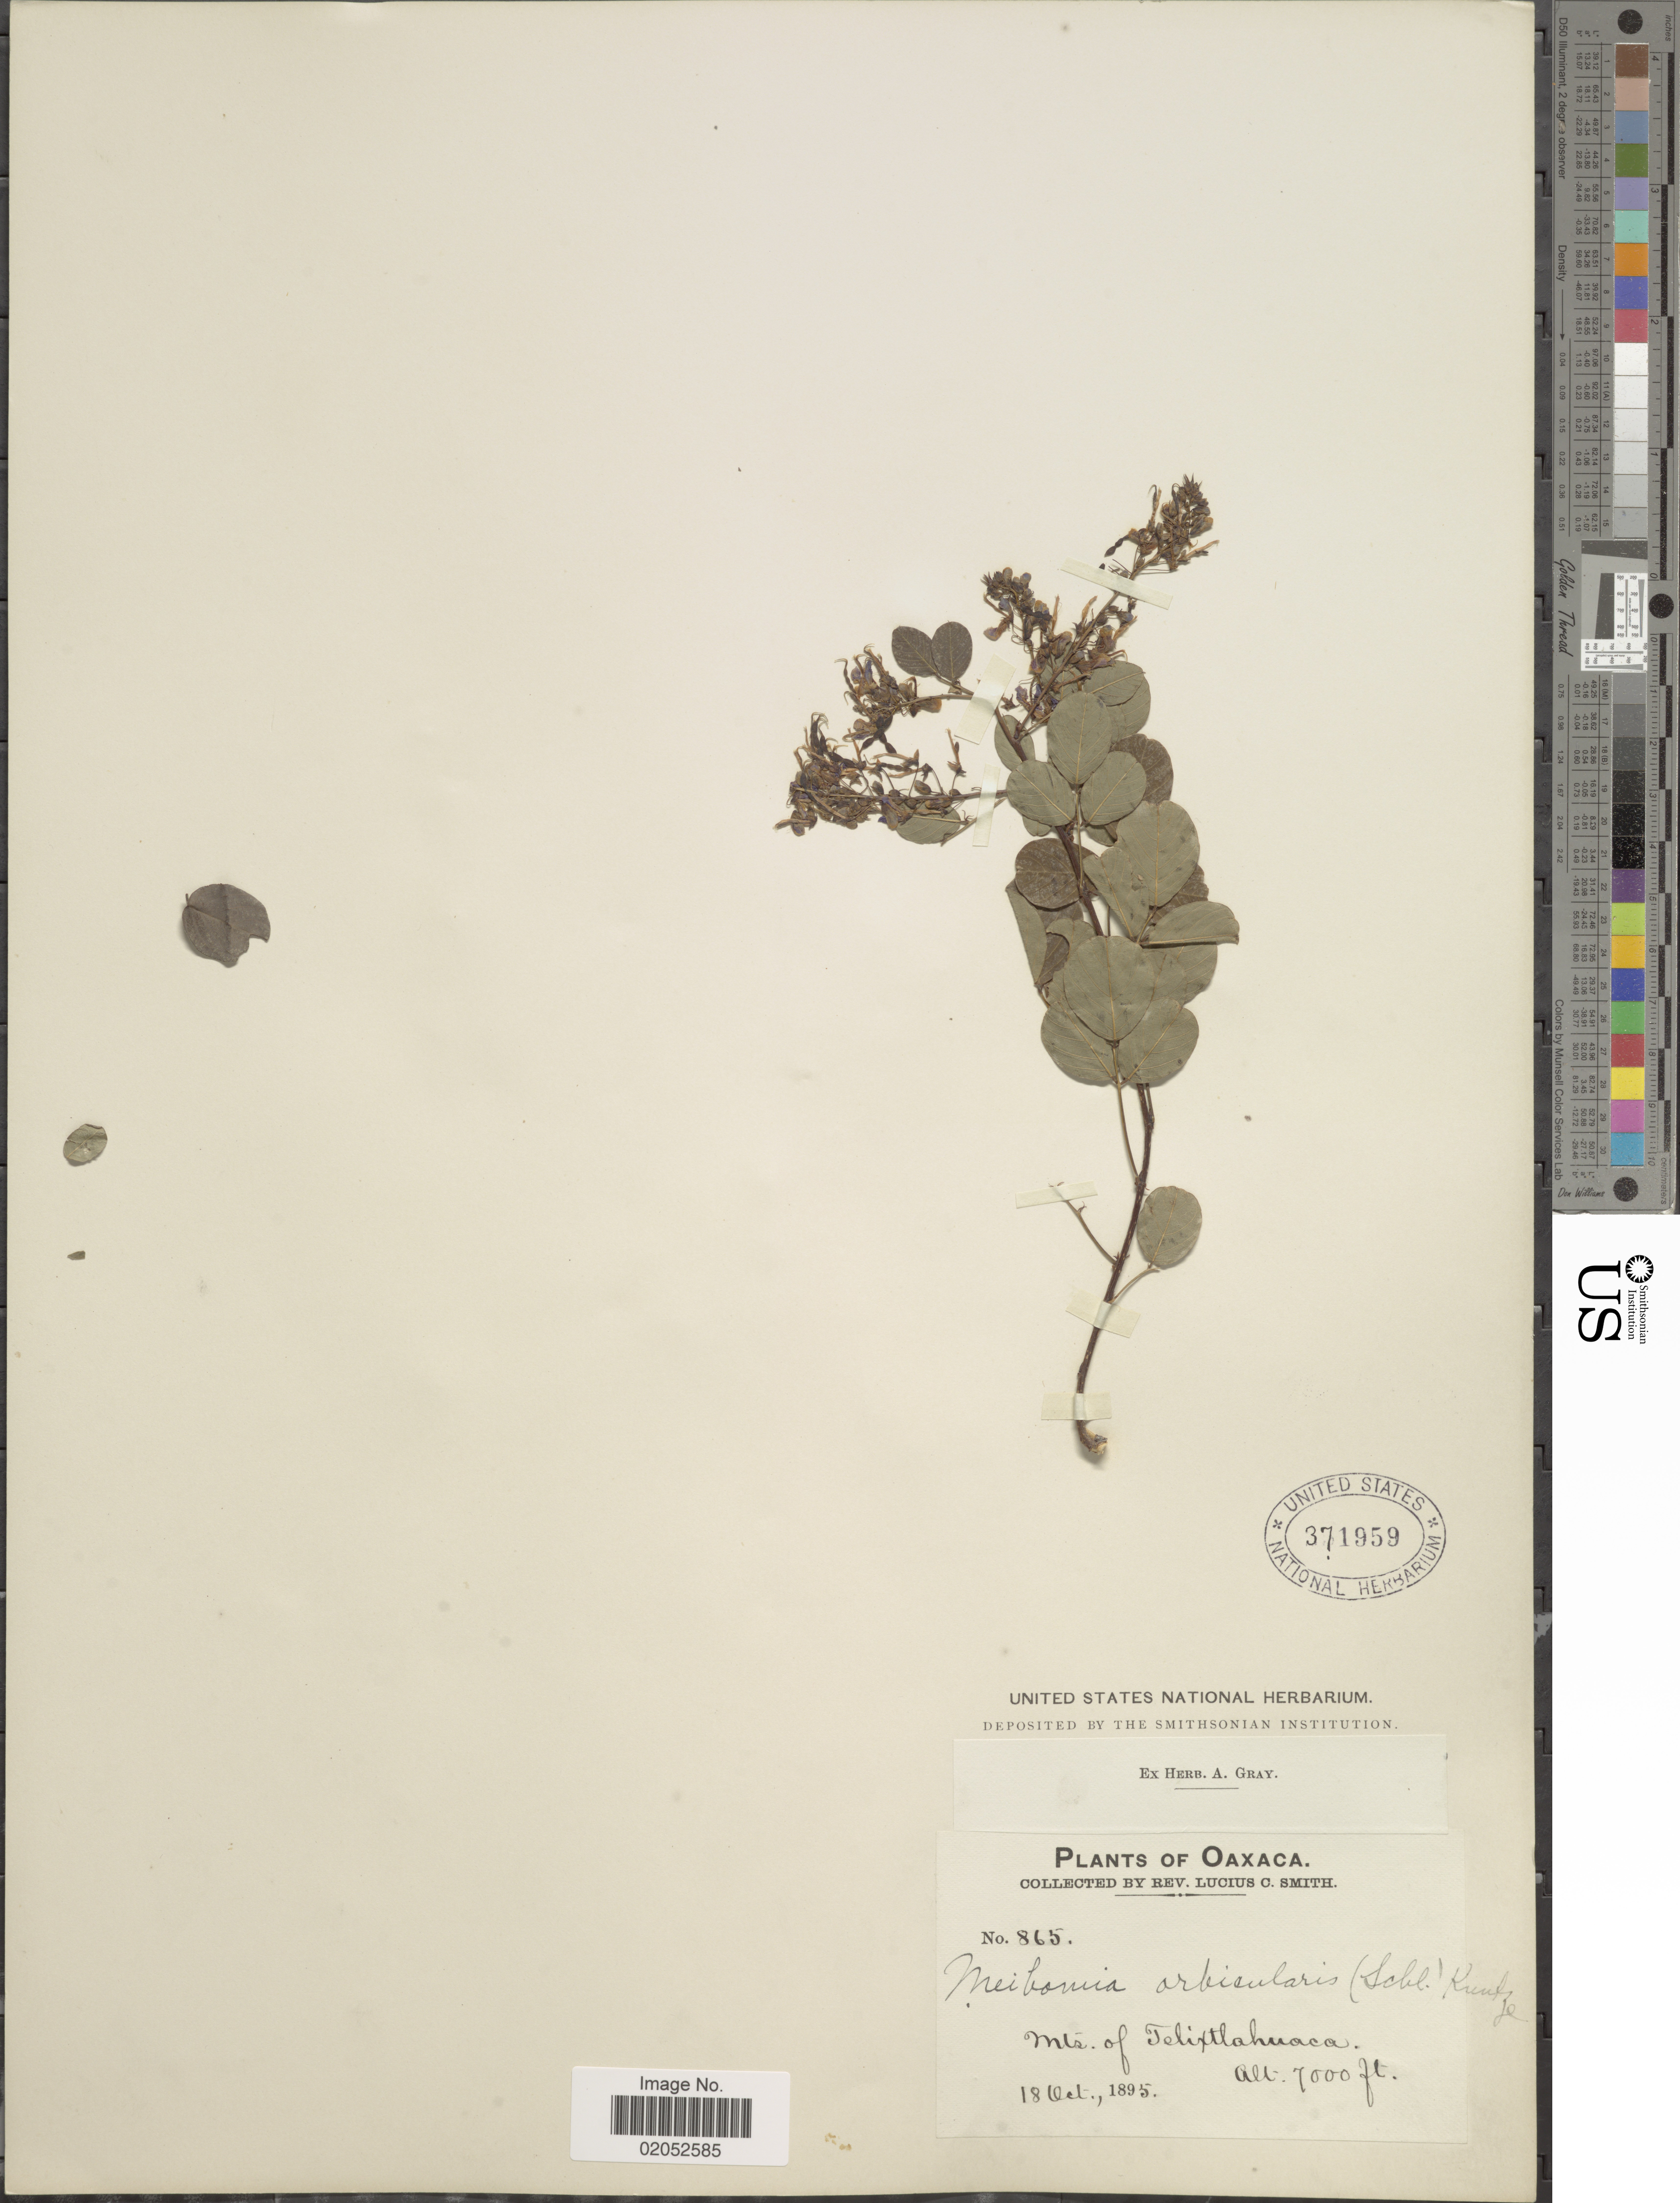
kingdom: Plantae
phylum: Tracheophyta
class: Magnoliopsida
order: Fabales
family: Fabaceae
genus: Desmodium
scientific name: Desmodium orbiculare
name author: Schltdl.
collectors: L. C. Smith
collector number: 865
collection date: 1895-10-18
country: Mexico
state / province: Oaxaca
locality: Mts. of Telixtlahuaca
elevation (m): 2134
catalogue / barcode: US 371959